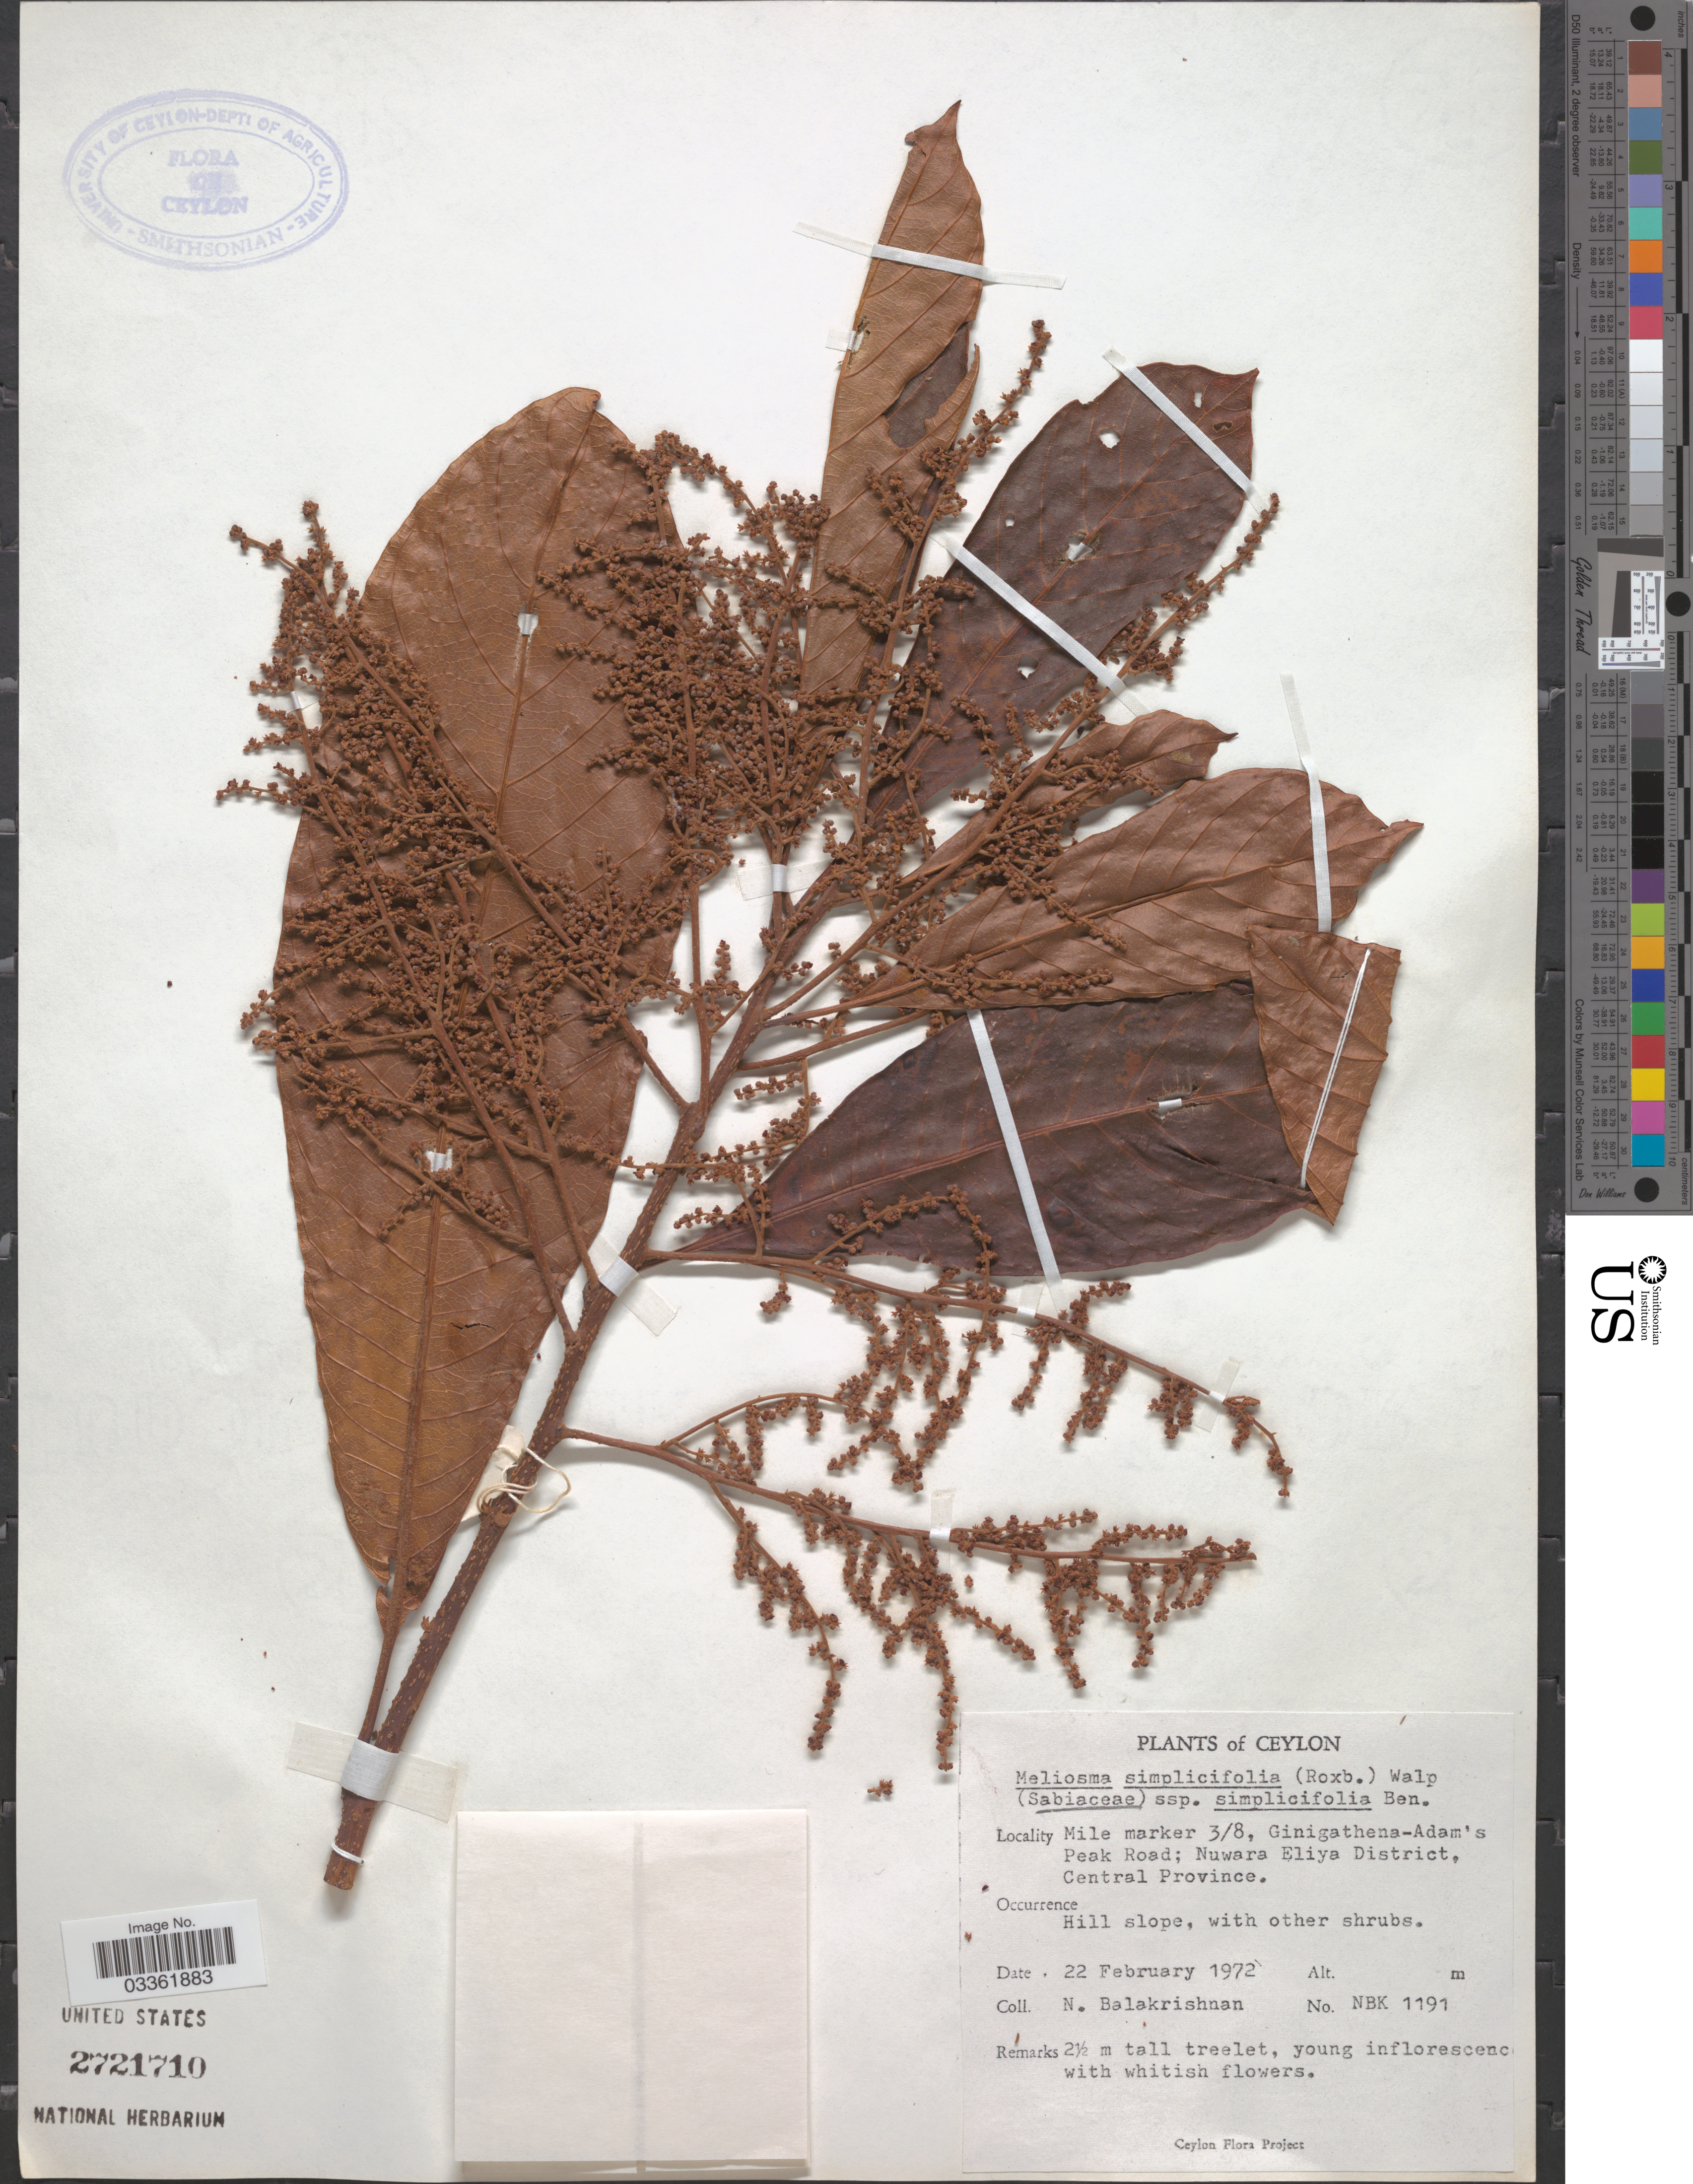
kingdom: Plantae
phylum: Tracheophyta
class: Magnoliopsida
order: Proteales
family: Sabiaceae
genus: Meliosma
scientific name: Meliosma simplicifolia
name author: (Roxb.) Walp.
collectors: N. Balakrishnan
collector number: NBK1191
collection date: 1972-02-22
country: Sri Lanka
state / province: Central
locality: Ceylon, Mile marker 3/8, Ginigathena-Adam's Peak Road; Nuwara Eliya District.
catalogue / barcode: US 2721710